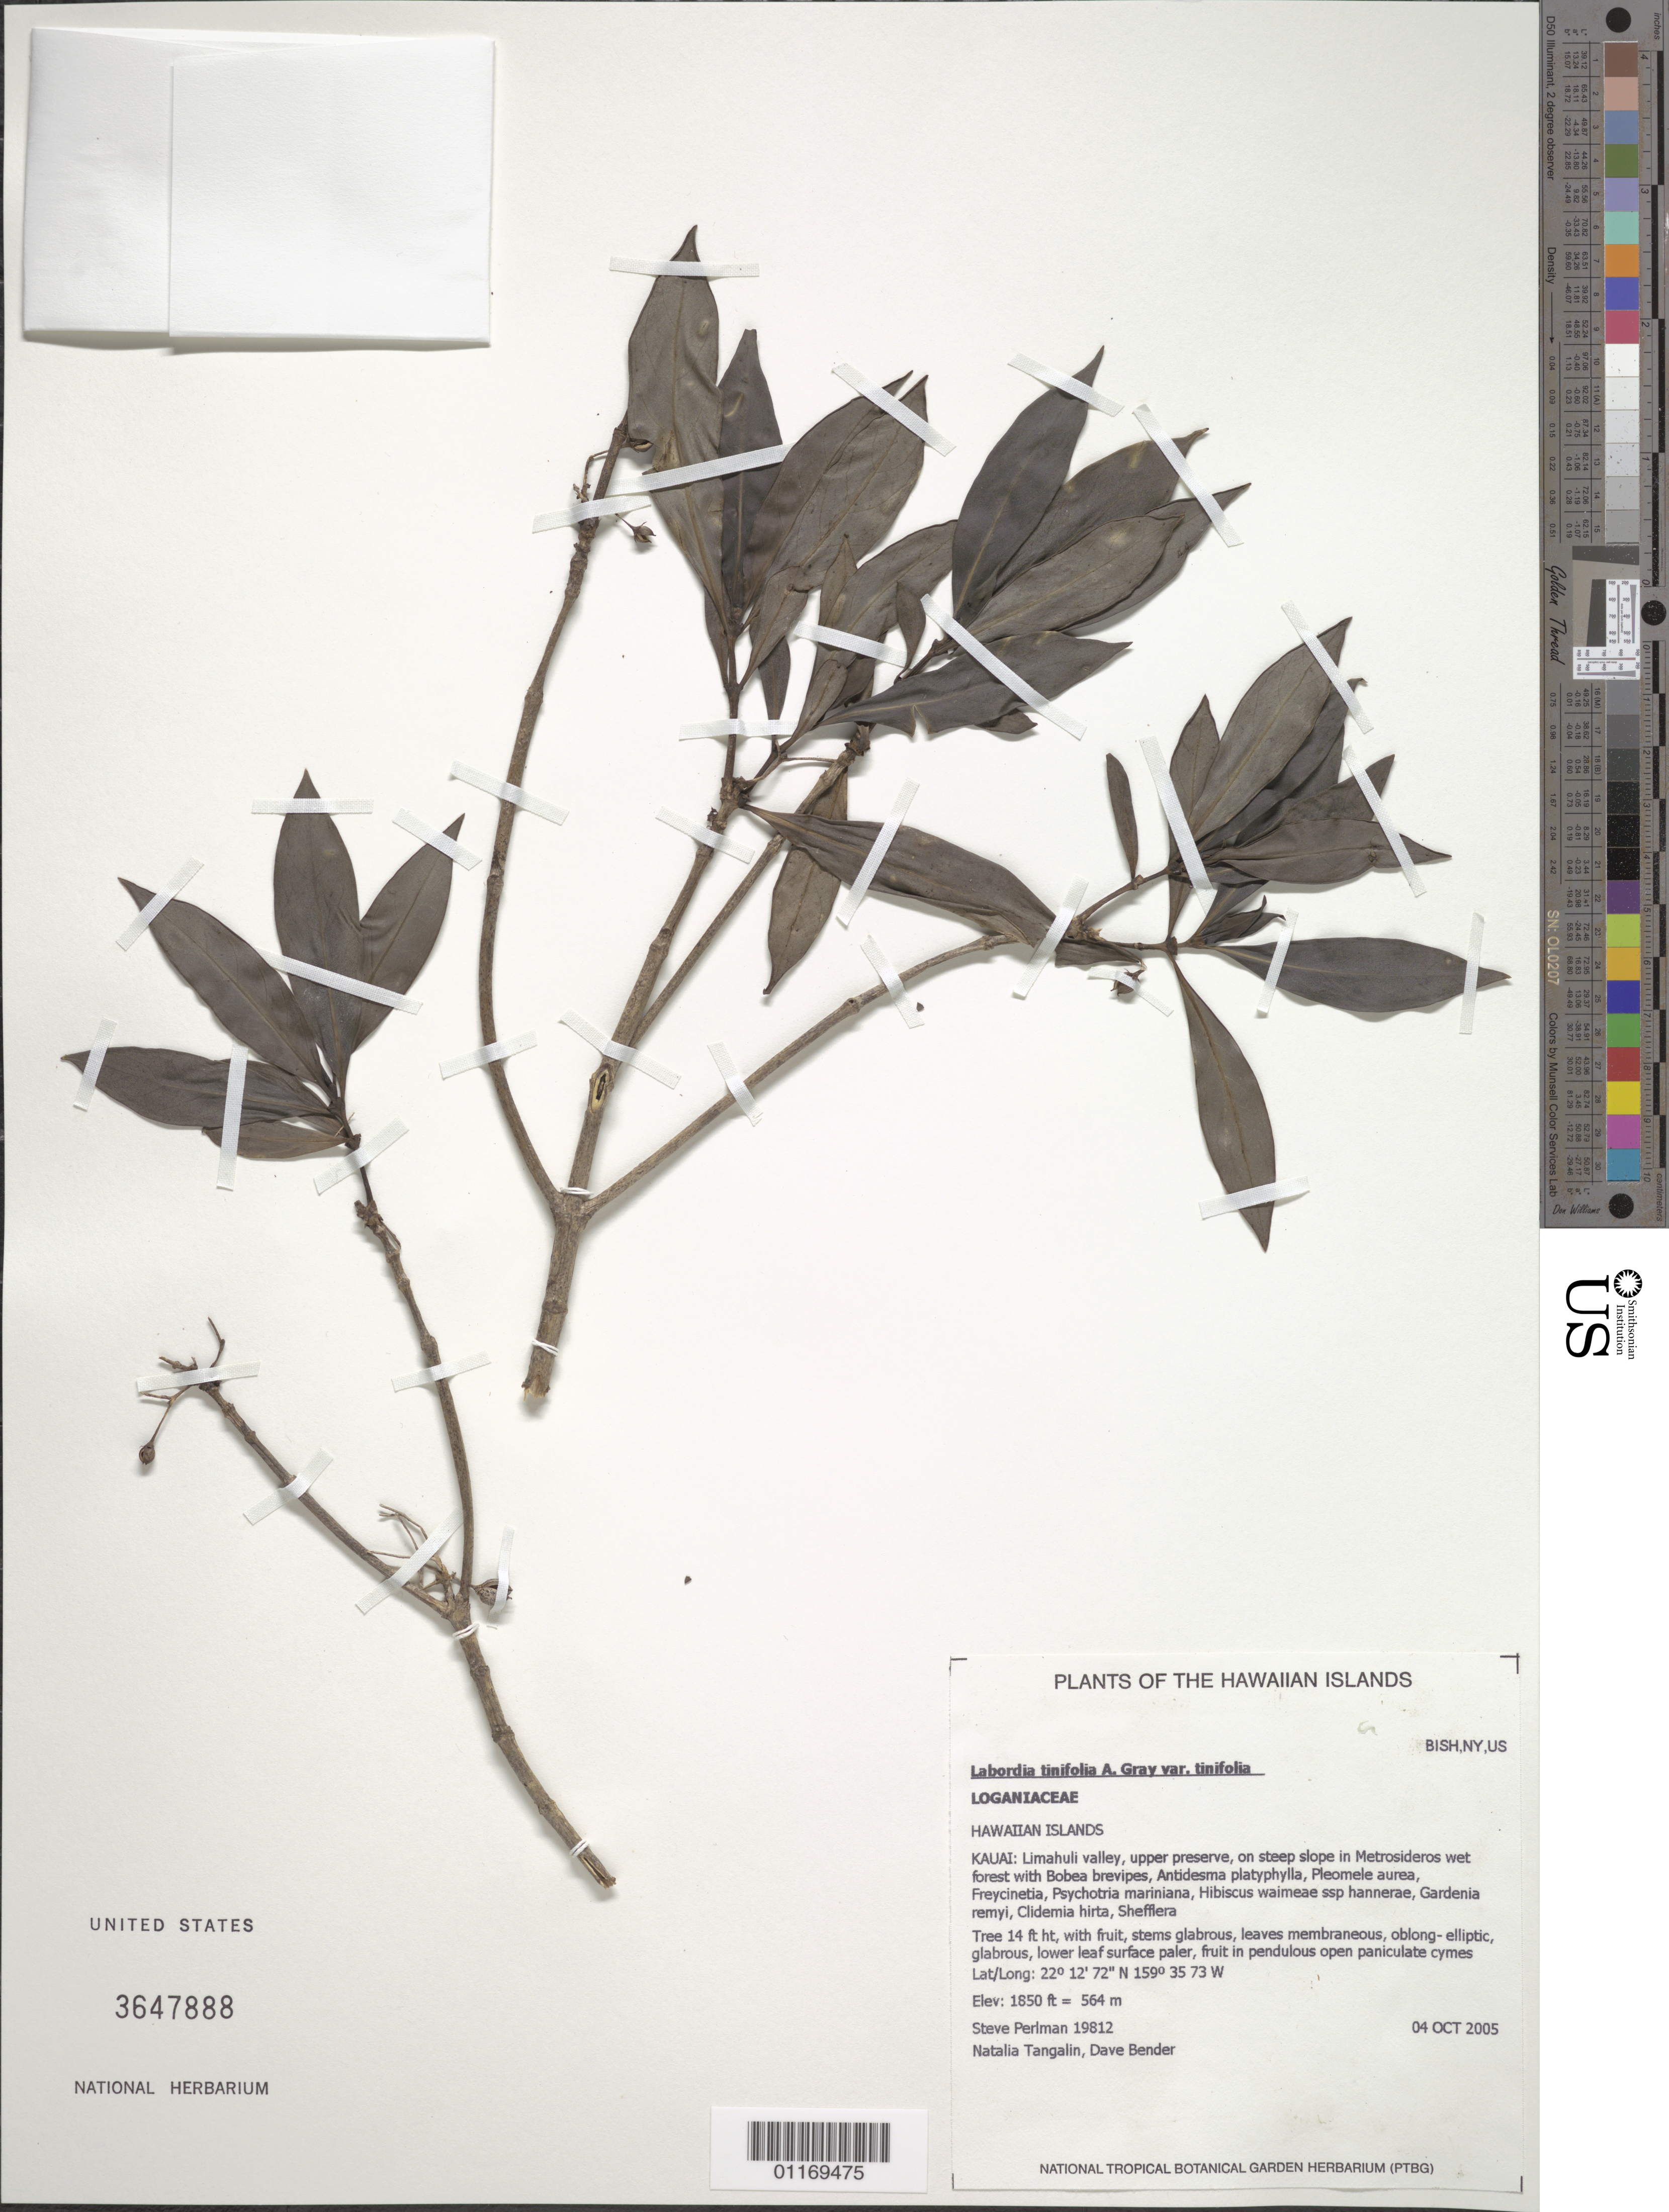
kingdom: Plantae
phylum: Tracheophyta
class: Magnoliopsida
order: Gentianales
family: Loganiaceae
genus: Geniostoma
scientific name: Geniostoma tinifolium var. tinifolium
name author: A. Gray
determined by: Wagner, W. L., (BOT), Smithsonian Institution - National Museum of Natural History (UNITED STATES)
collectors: S. P. Perlman, N. Tangalin & D. Bender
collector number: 19812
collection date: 2005-10-04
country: United States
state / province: Hawaii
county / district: Kaui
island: Kaua'i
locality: Limahuli Valley, upper Preserve, on steep slope.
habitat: Wet forest.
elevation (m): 564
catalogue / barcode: US 3647888